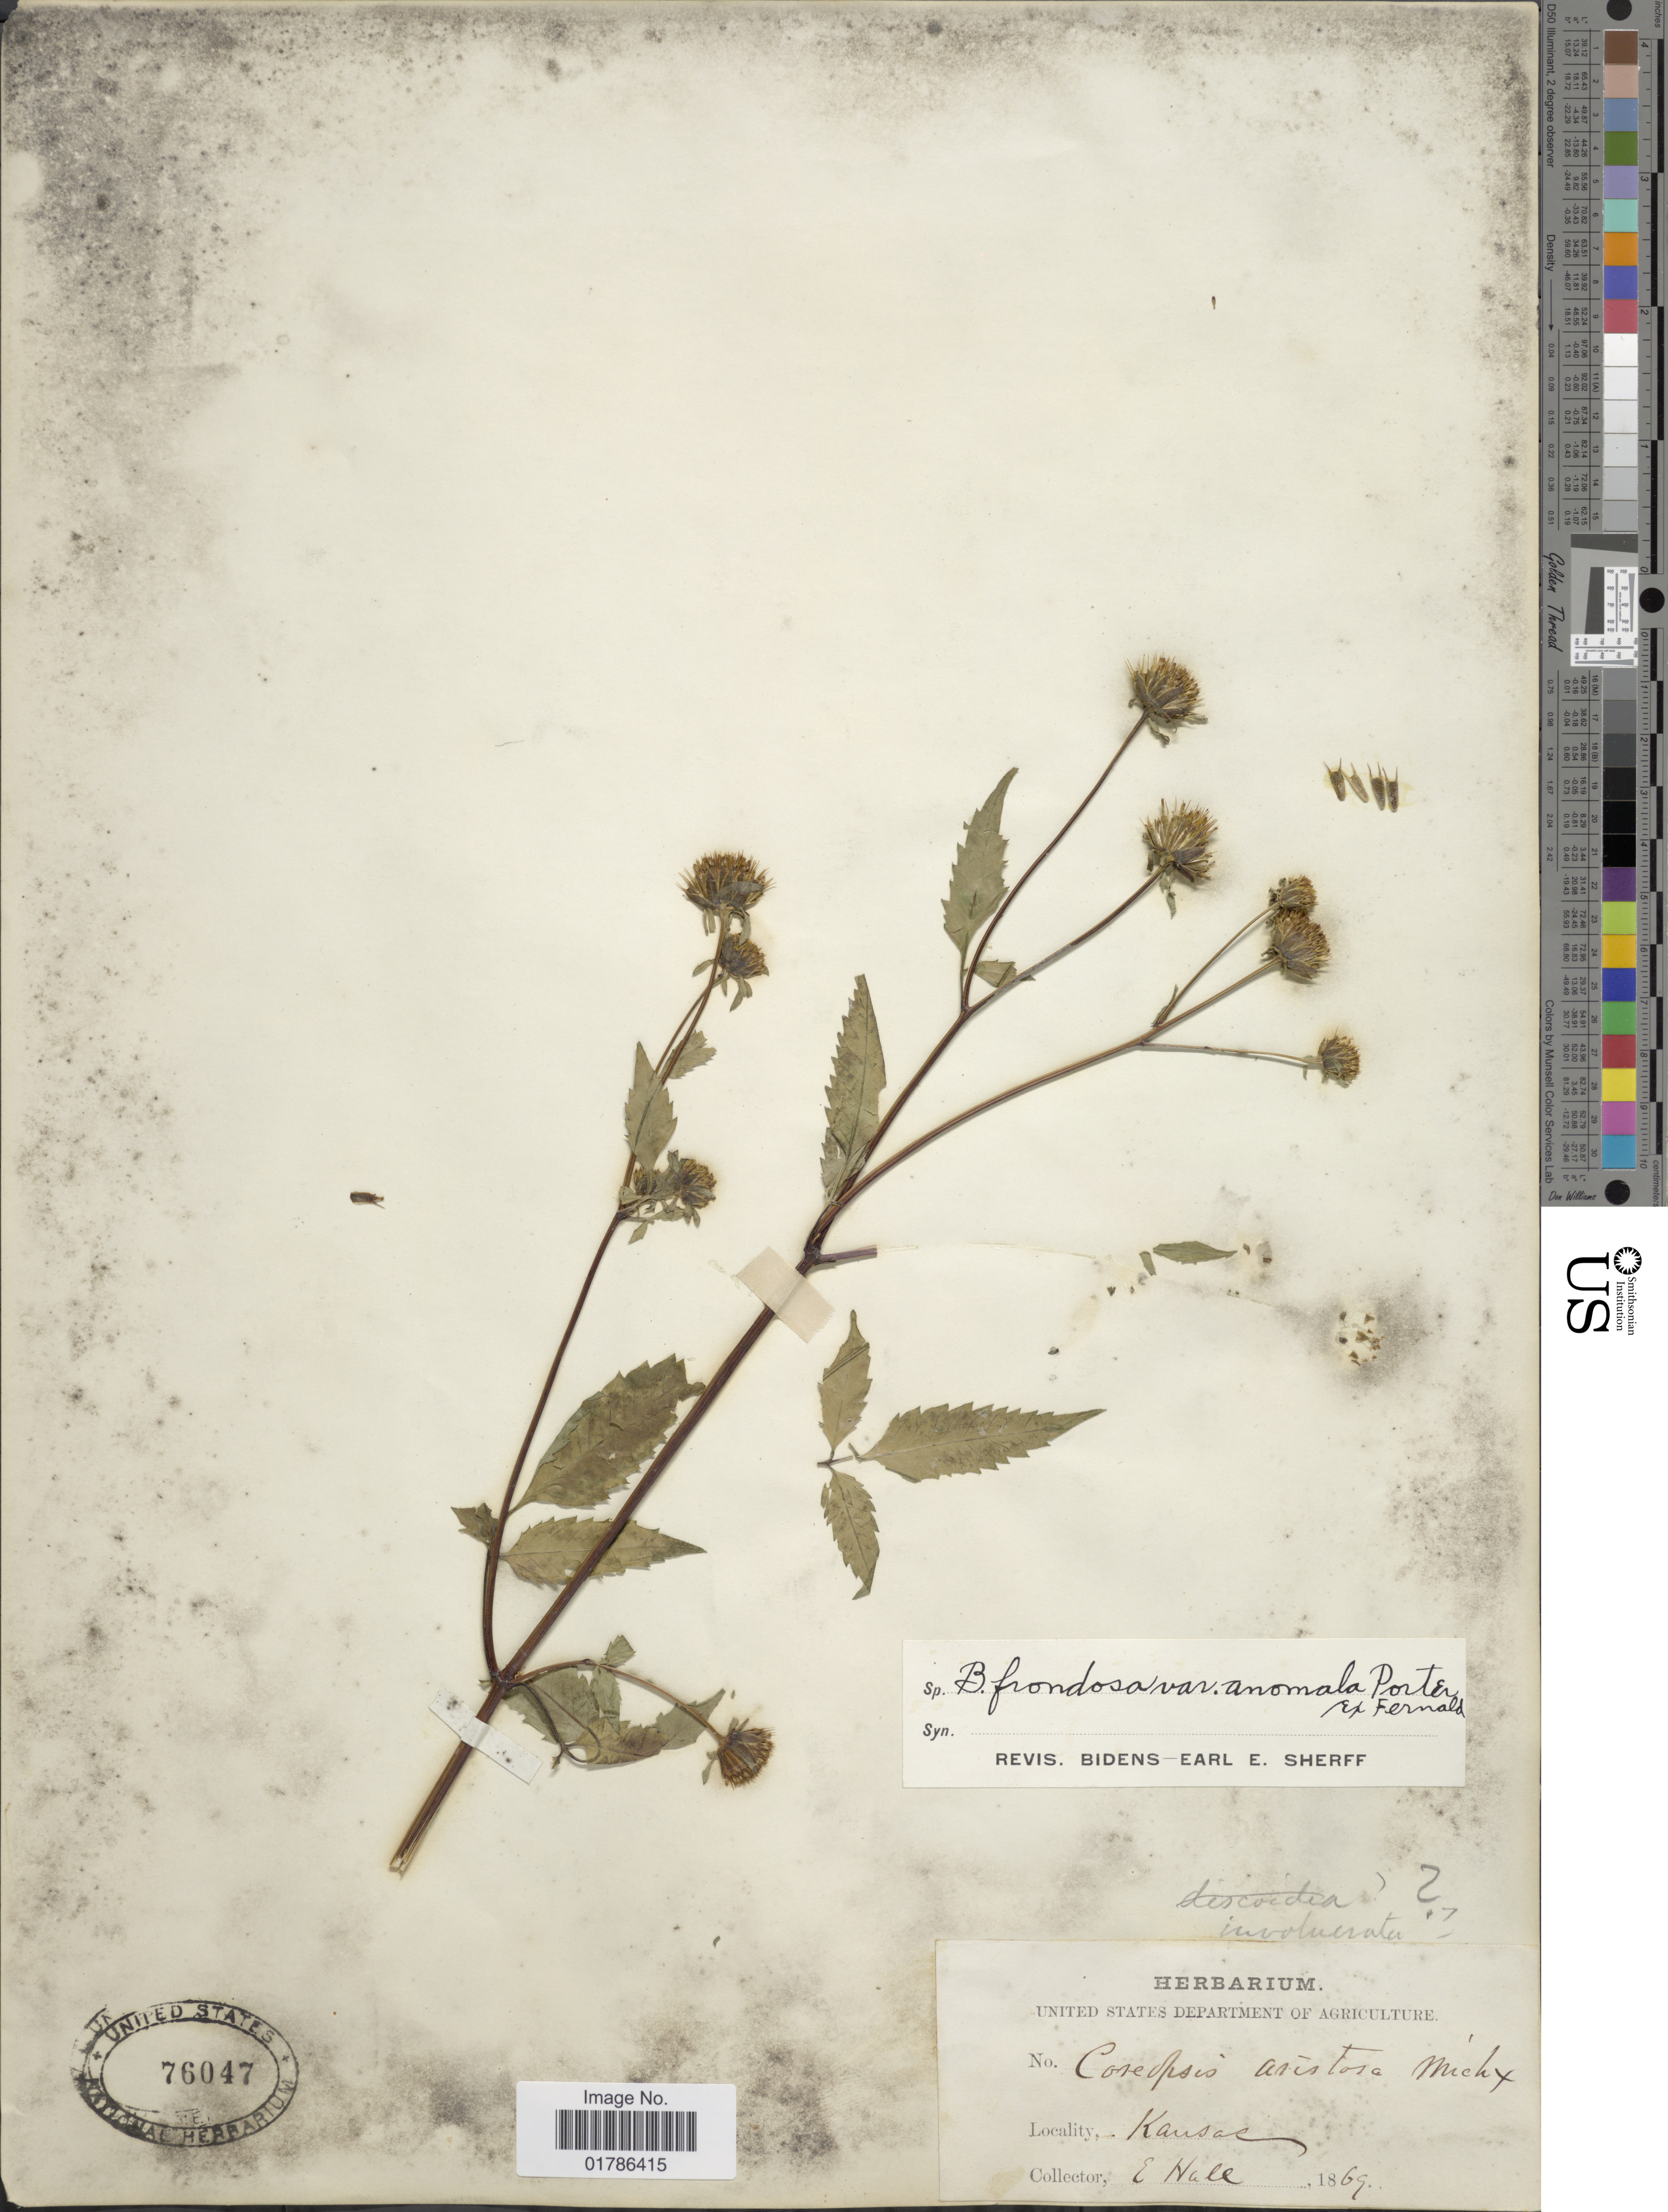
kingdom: Plantae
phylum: Tracheophyta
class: Magnoliopsida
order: Asterales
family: Asteraceae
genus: Bidens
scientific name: Bidens frondosa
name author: L.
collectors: E. Hall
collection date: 1869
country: United States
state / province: Kansas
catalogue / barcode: US 76047